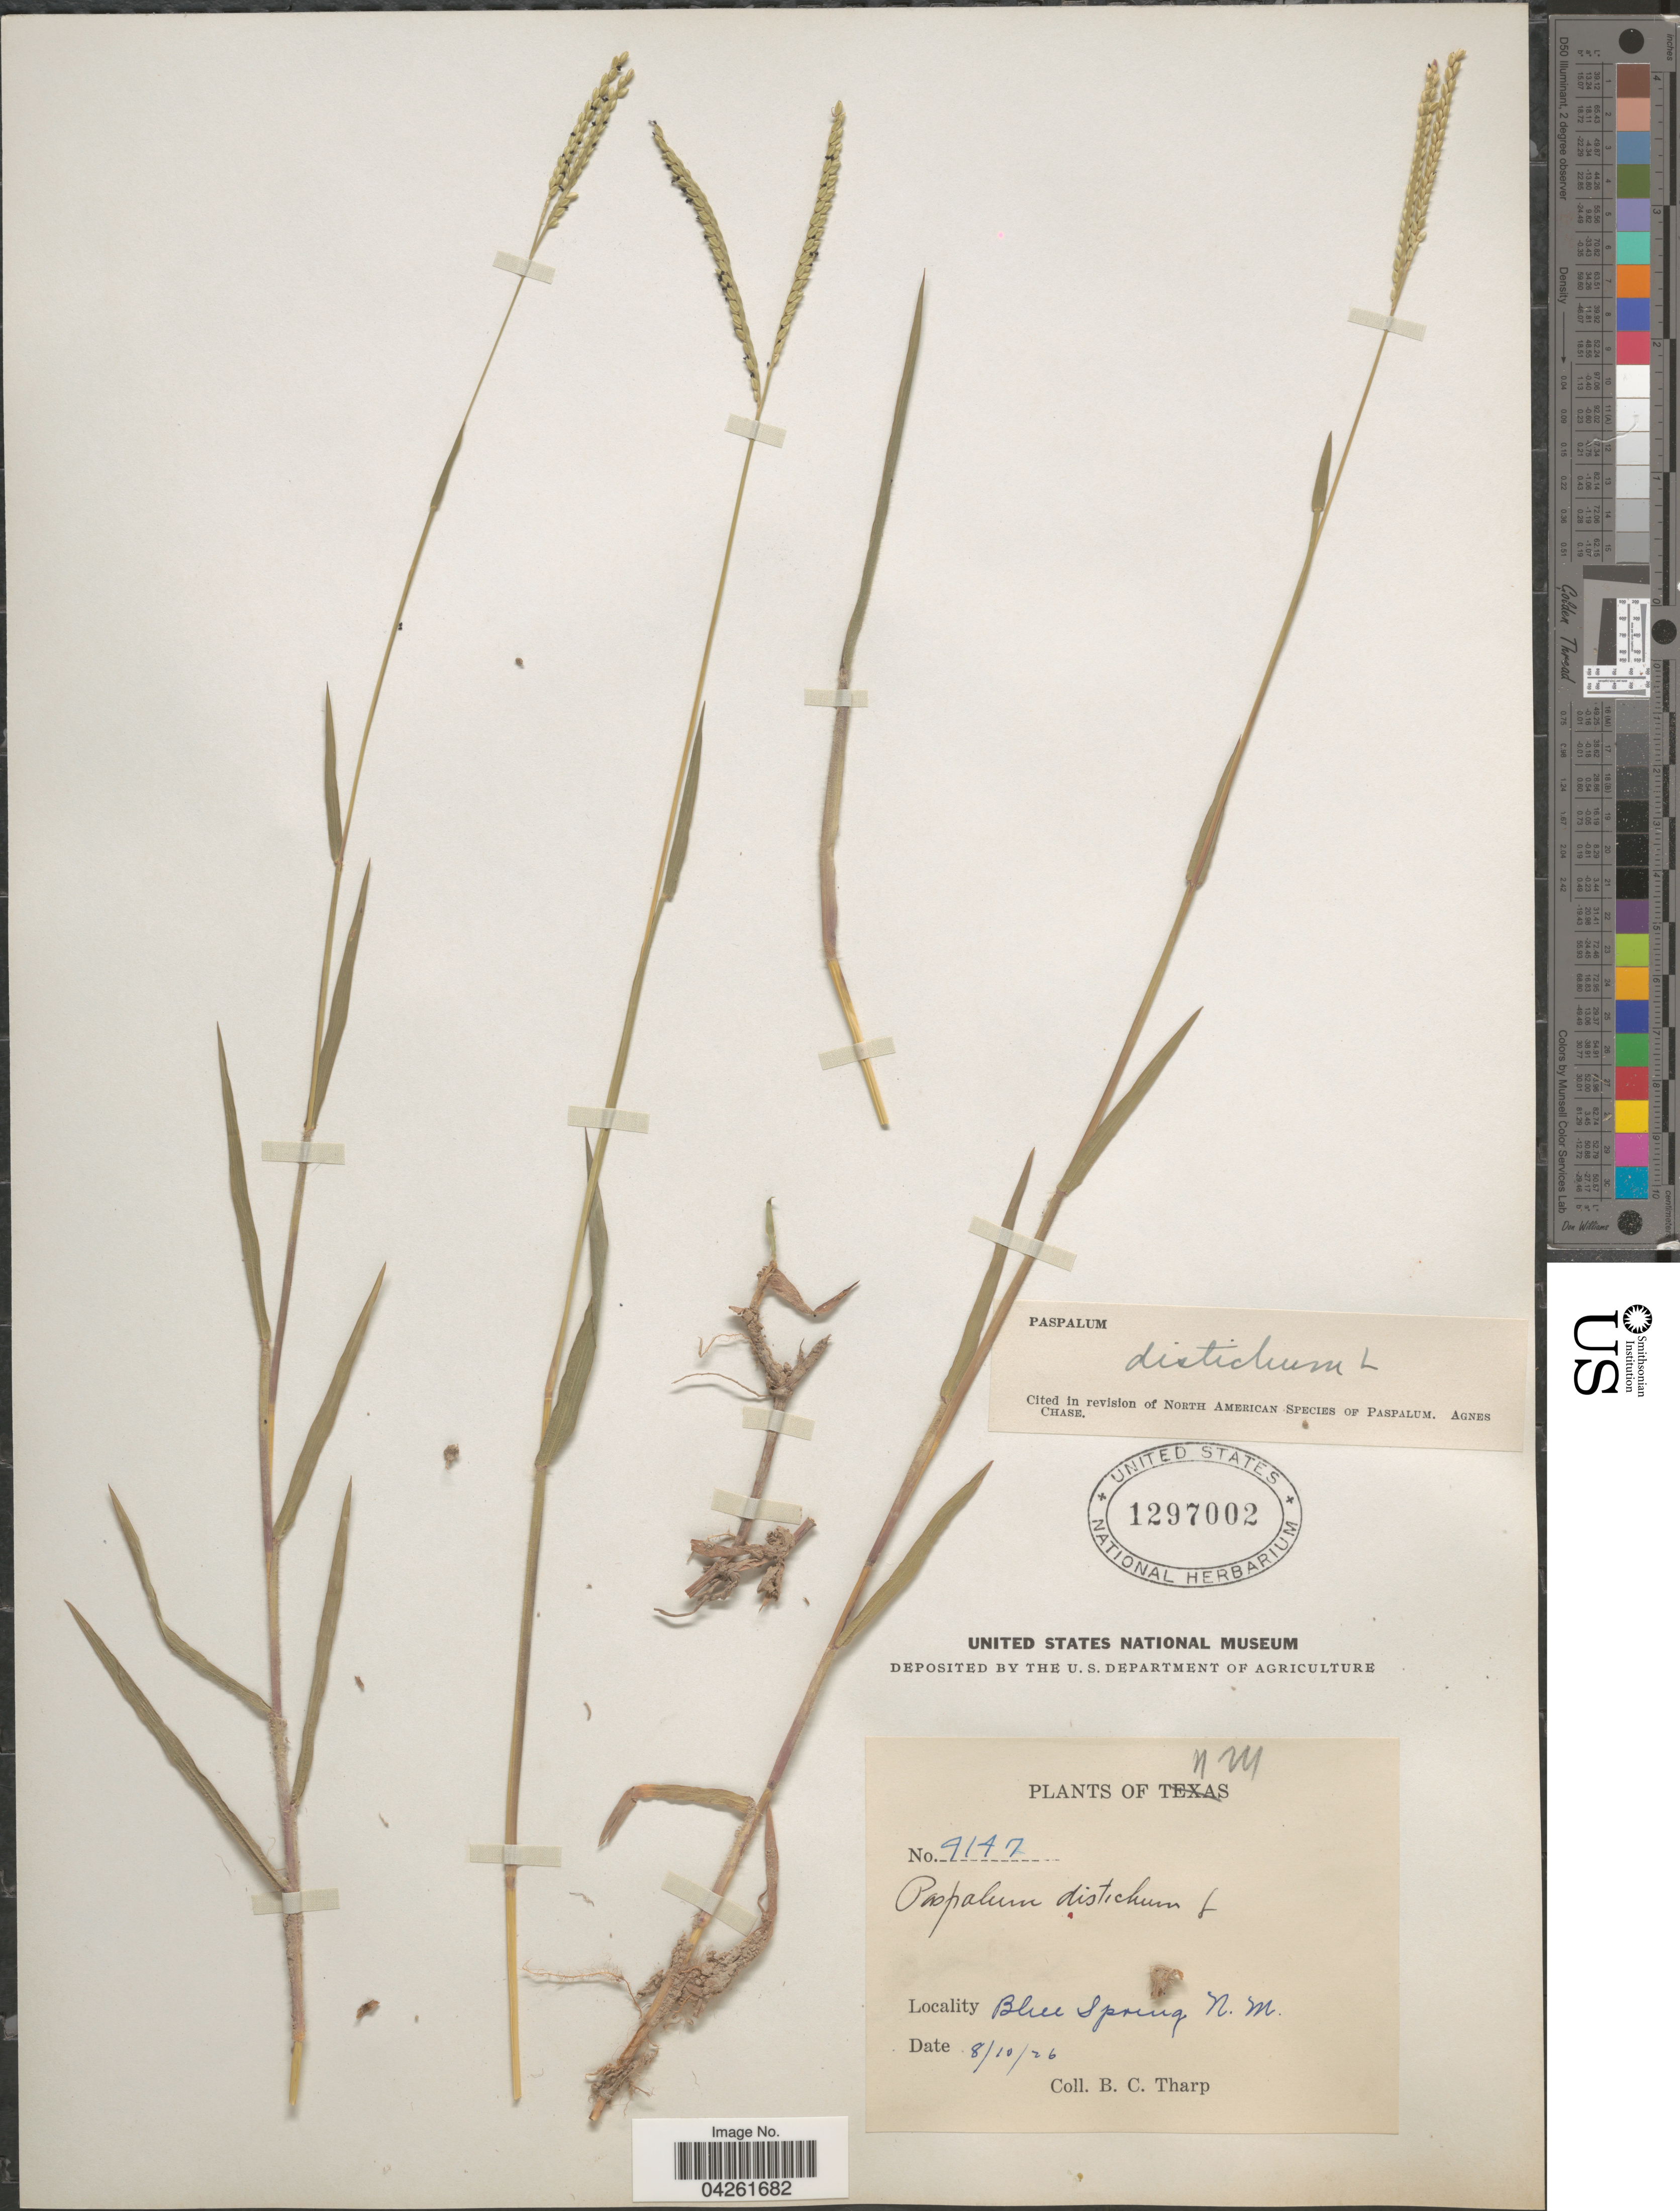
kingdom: Plantae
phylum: Tracheophyta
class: Liliopsida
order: Poales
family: Poaceae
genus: Paspalum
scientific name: Paspalum distichum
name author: L.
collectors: B. C. Tharp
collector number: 4147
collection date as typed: Transcribed d/m/y: 10/8/26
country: United States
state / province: New Mexico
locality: Blue Spring.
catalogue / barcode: US 1297002